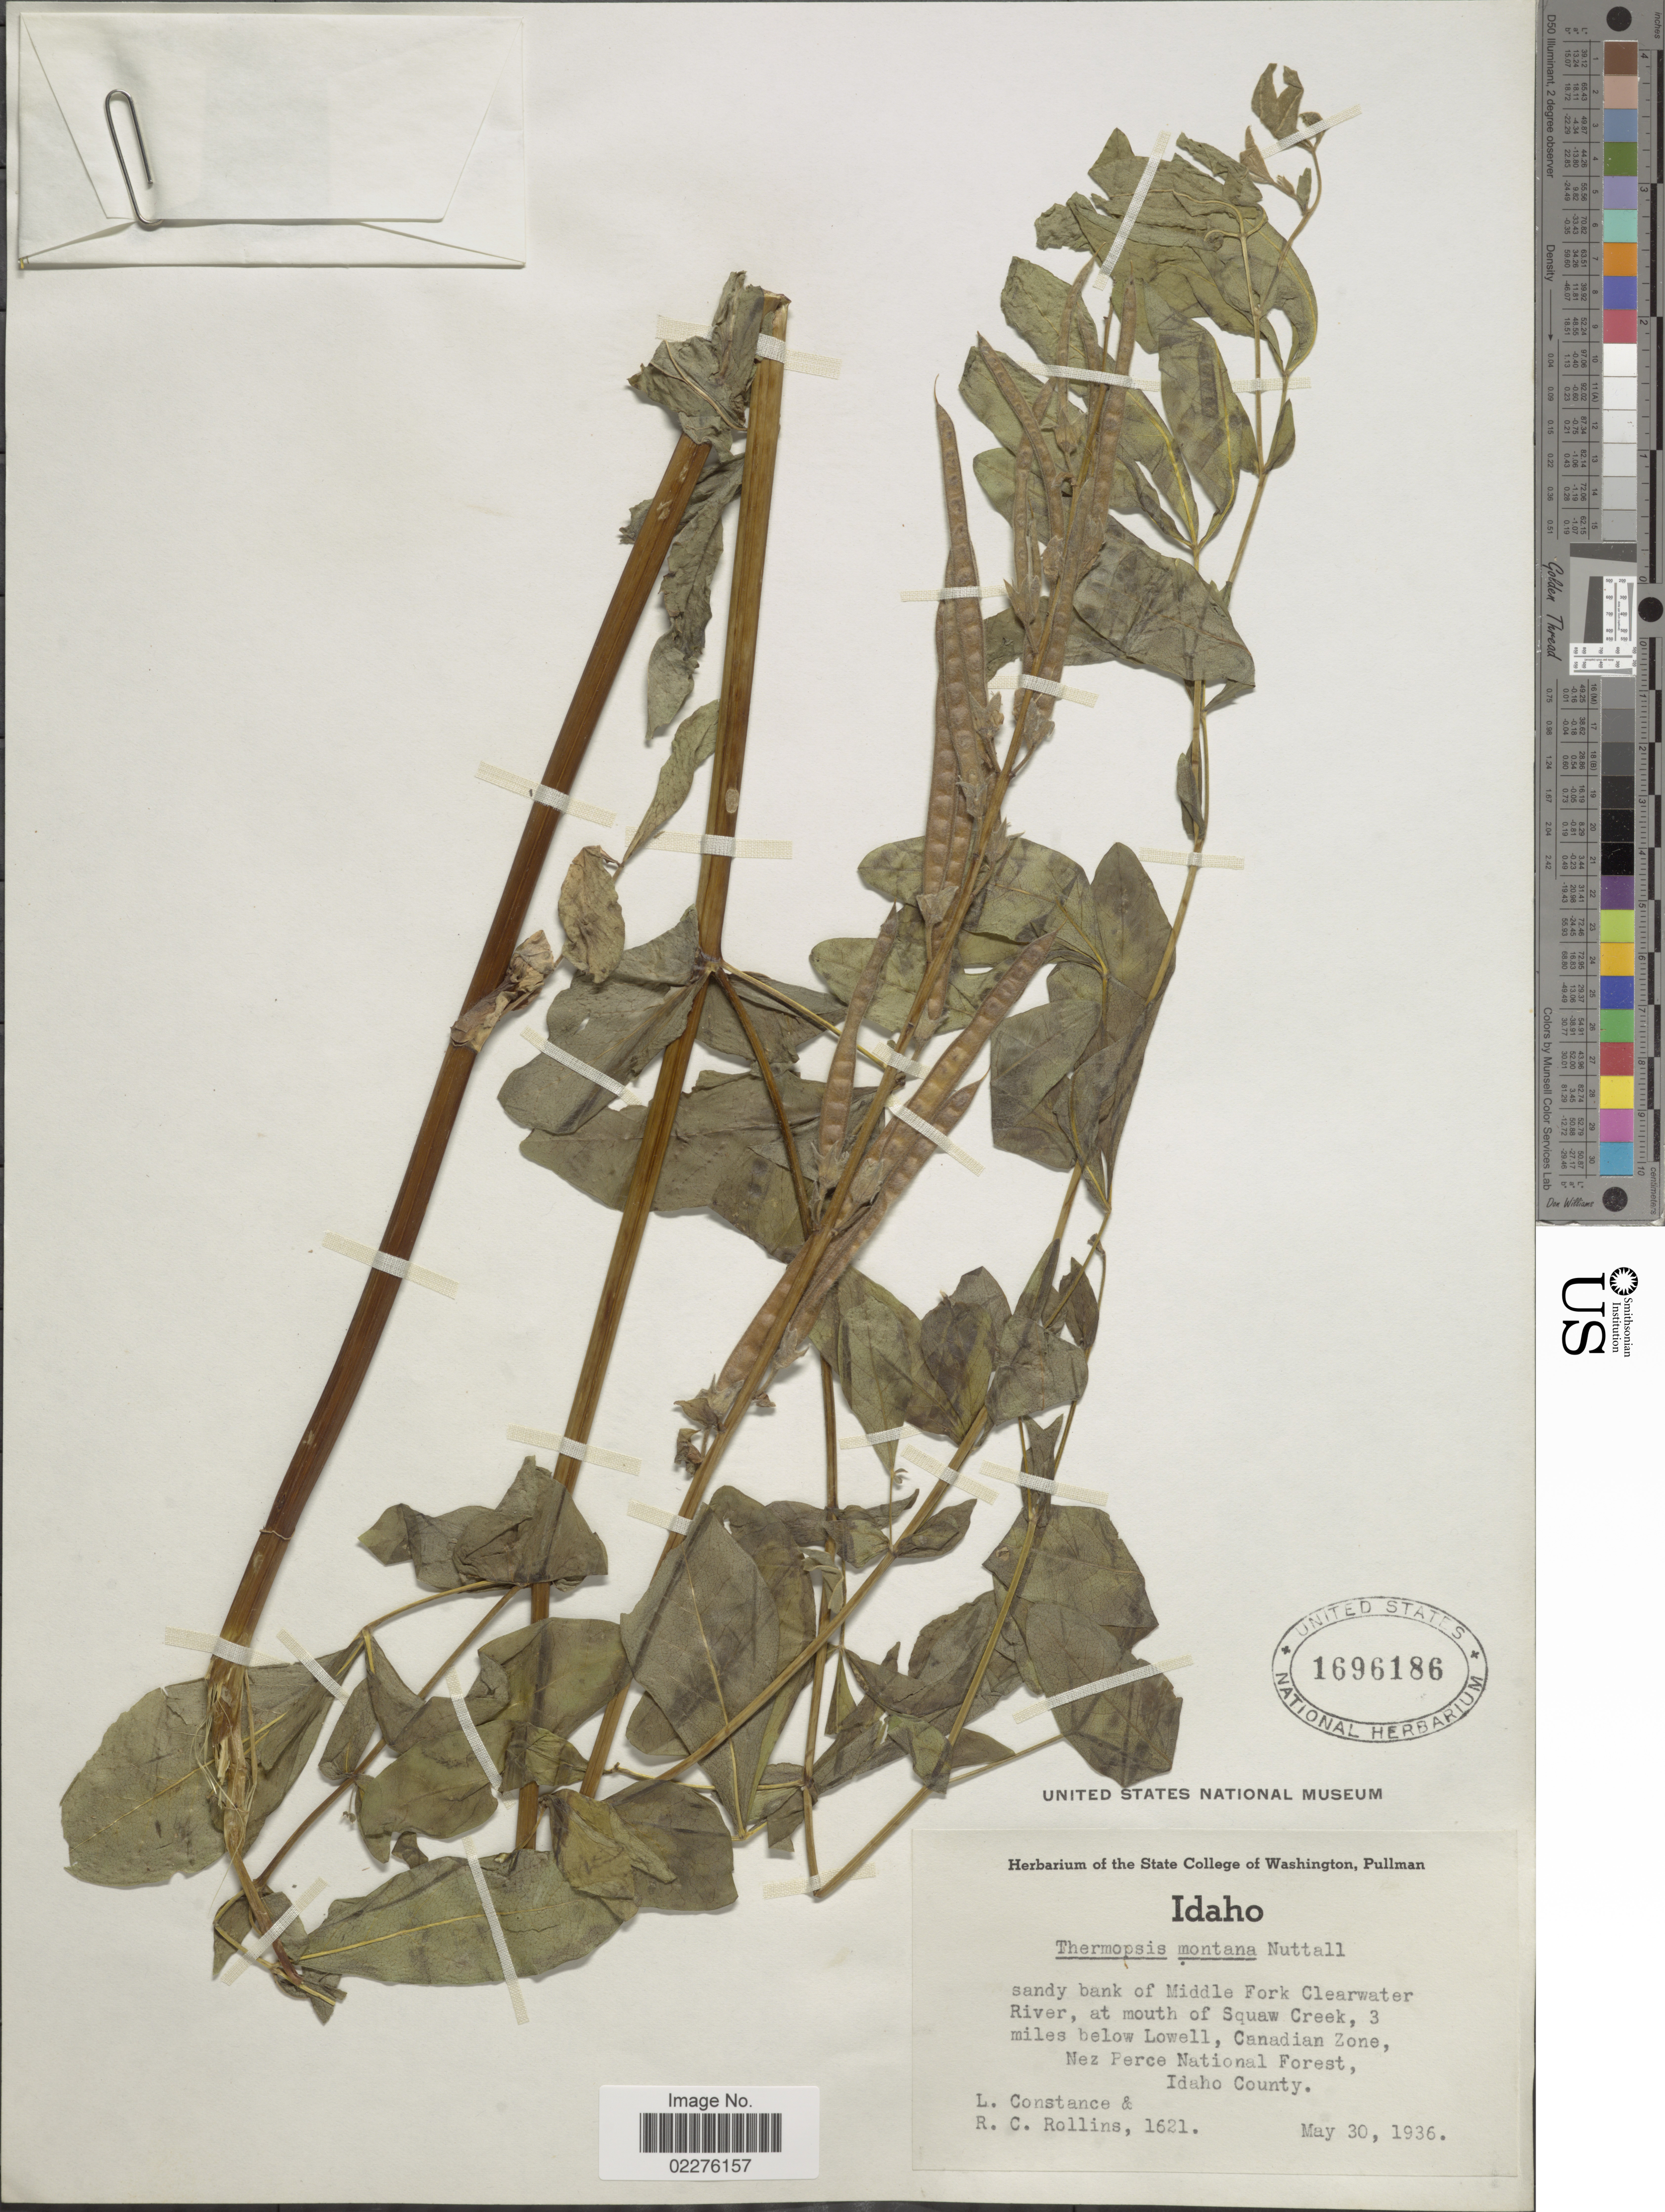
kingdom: Plantae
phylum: Tracheophyta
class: Magnoliopsida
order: Fabales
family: Fabaceae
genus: Thermopsis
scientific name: Thermopsis montana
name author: Nutt.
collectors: L. Constance & R. C. Rollins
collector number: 1621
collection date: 1936-05-30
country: United States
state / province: Idaho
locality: Sandy bank of Middle Fork Clearwater River, ay mouth of Squaw Creek, 3 miles below Lowell, Canadian Zone, Nez Perce National Forest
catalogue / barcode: US 1696186